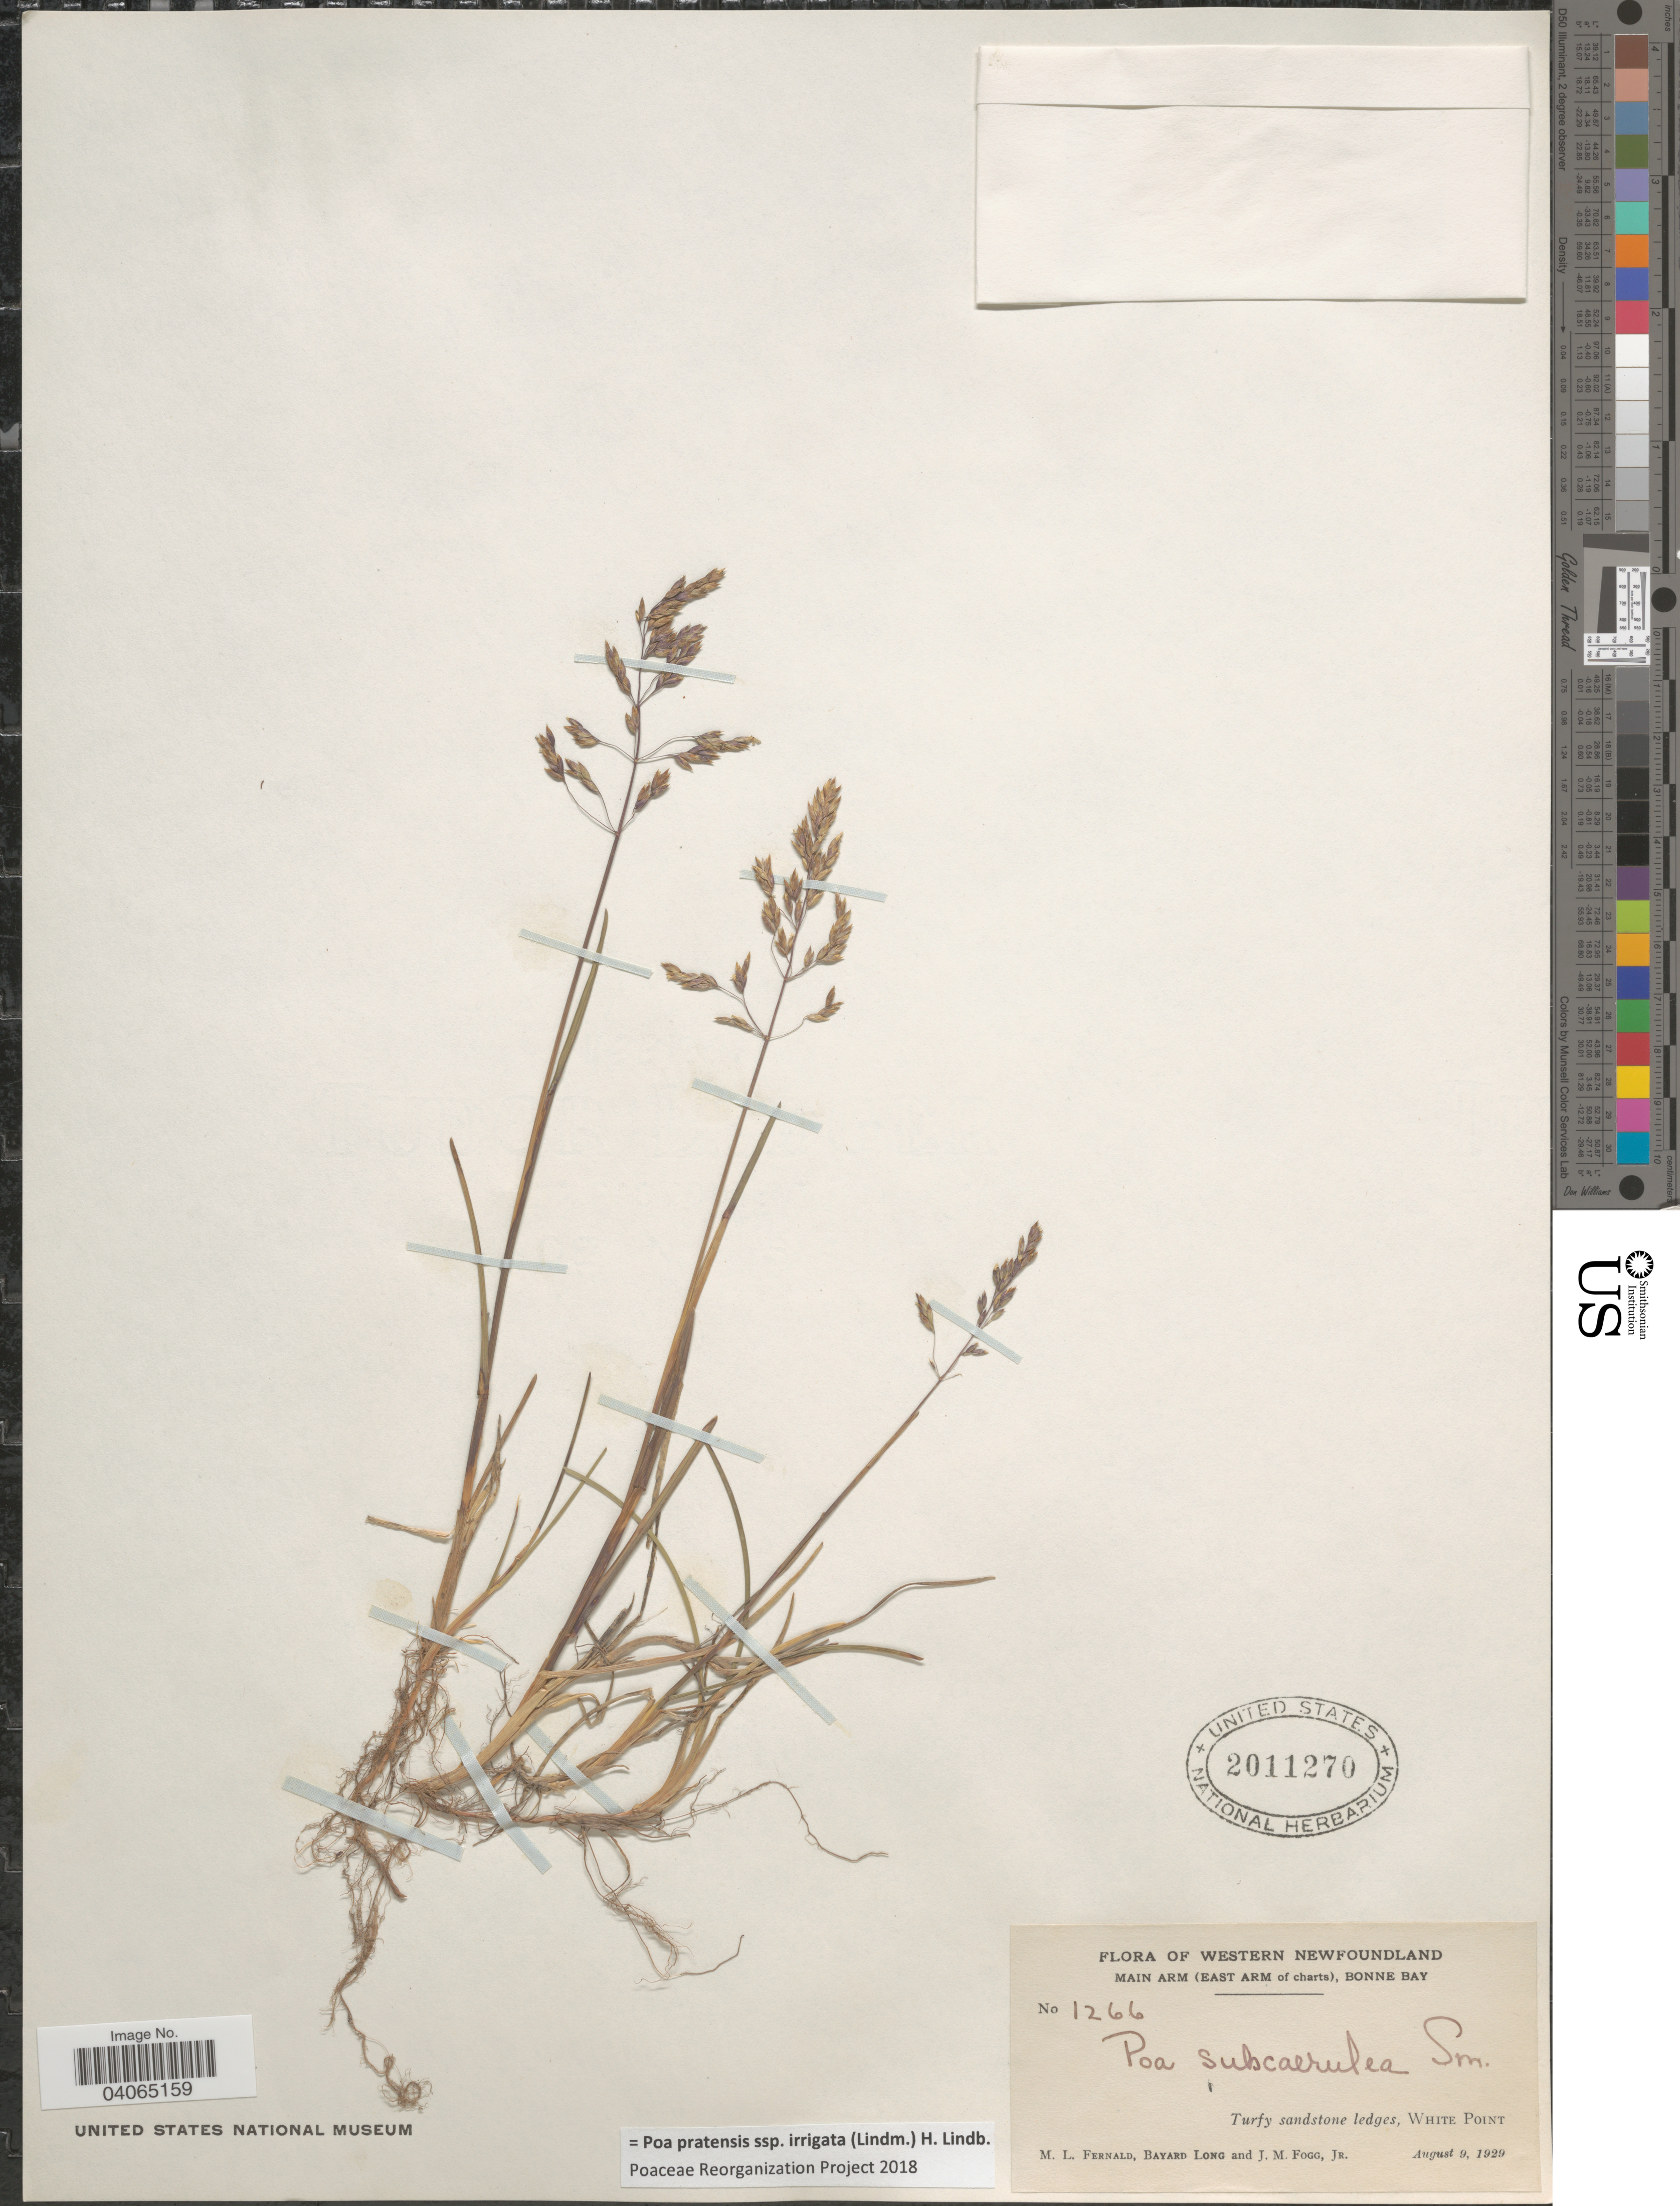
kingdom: Plantae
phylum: Tracheophyta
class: Liliopsida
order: Poales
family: Poaceae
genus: Poa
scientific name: Poa pratensis subsp. irrigata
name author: (Lindm.) H. Lindb.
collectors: M. L. Fernald, B. Long & J. Fogg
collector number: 1266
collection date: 1929-08-09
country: Canada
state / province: Newfoundland and Labrador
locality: Western Newfoundland. Main Arm (East Arm of charts), Bonne Bay. Turfy sandstone ledges, White Point.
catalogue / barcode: US 2011270